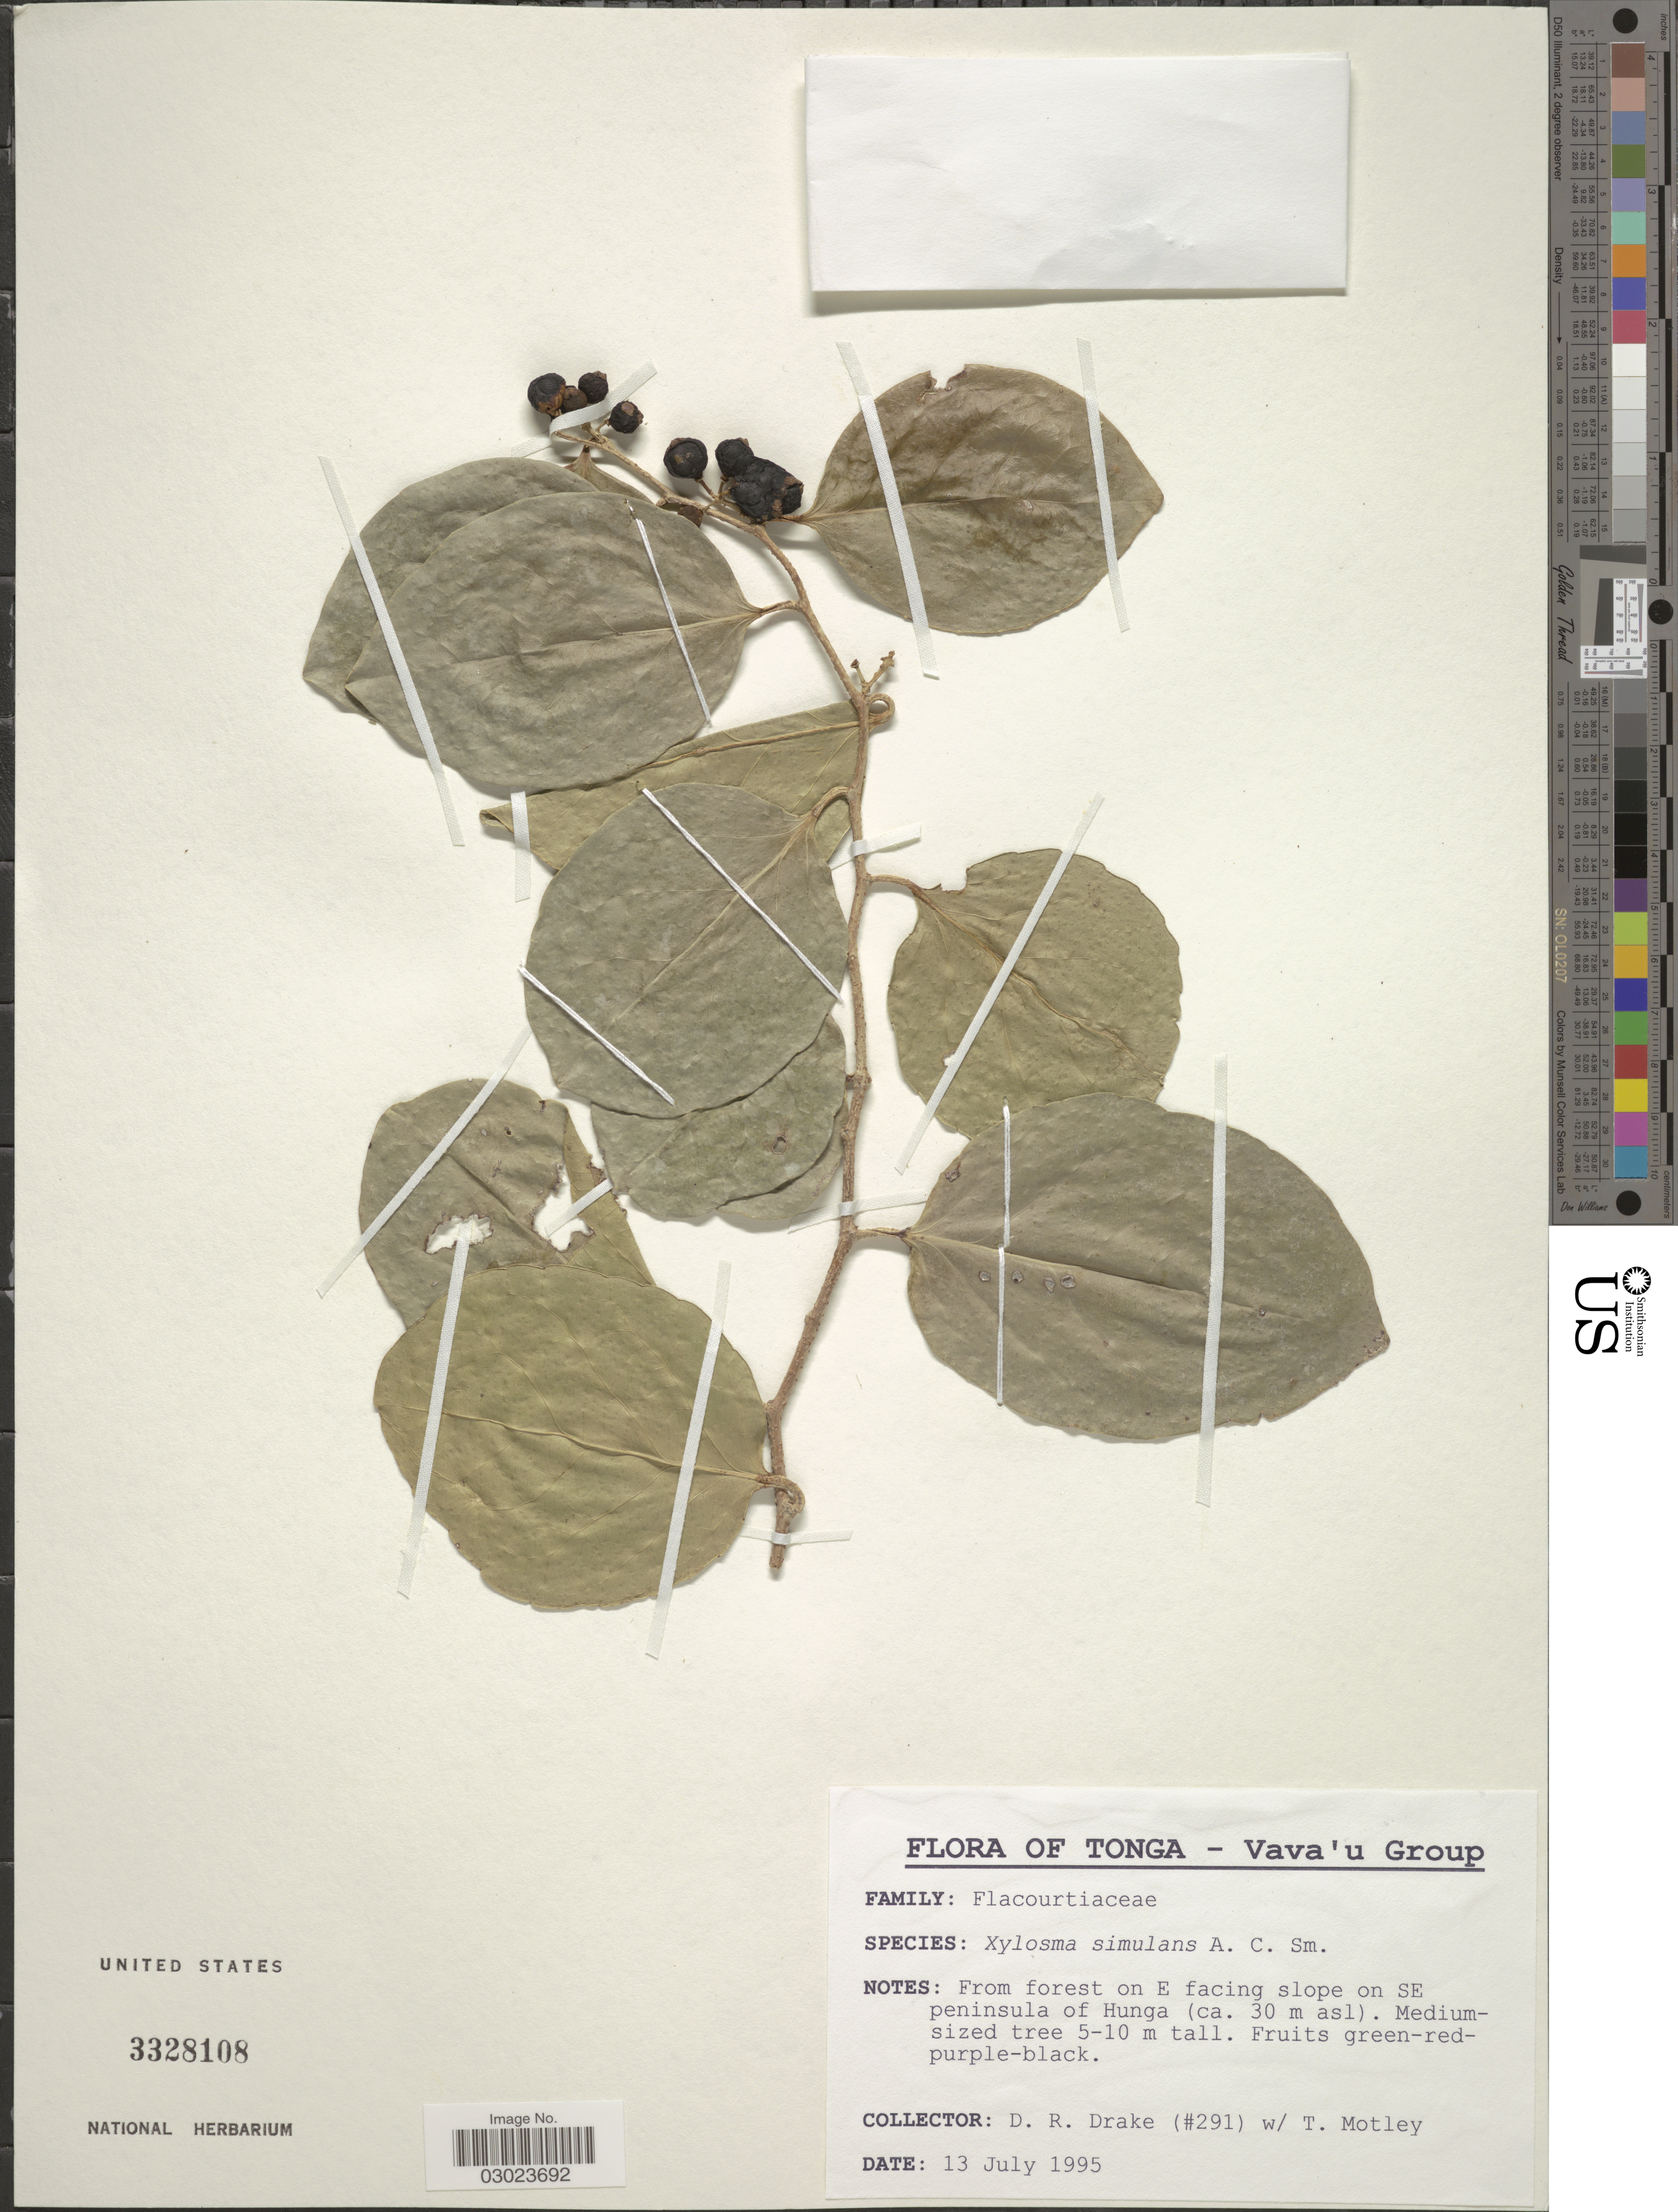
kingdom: Plantae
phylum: Tracheophyta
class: Magnoliopsida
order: Malpighiales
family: Salicaceae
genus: Xylosma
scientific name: Xylosma simulans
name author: A.C. Sm.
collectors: D.R. Drake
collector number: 291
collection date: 1995-07-13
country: Tonga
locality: Vava'u Group. From forest on E facing slope on SE peninsula of Hunga (ca. 30 m asl).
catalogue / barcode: US 3328108